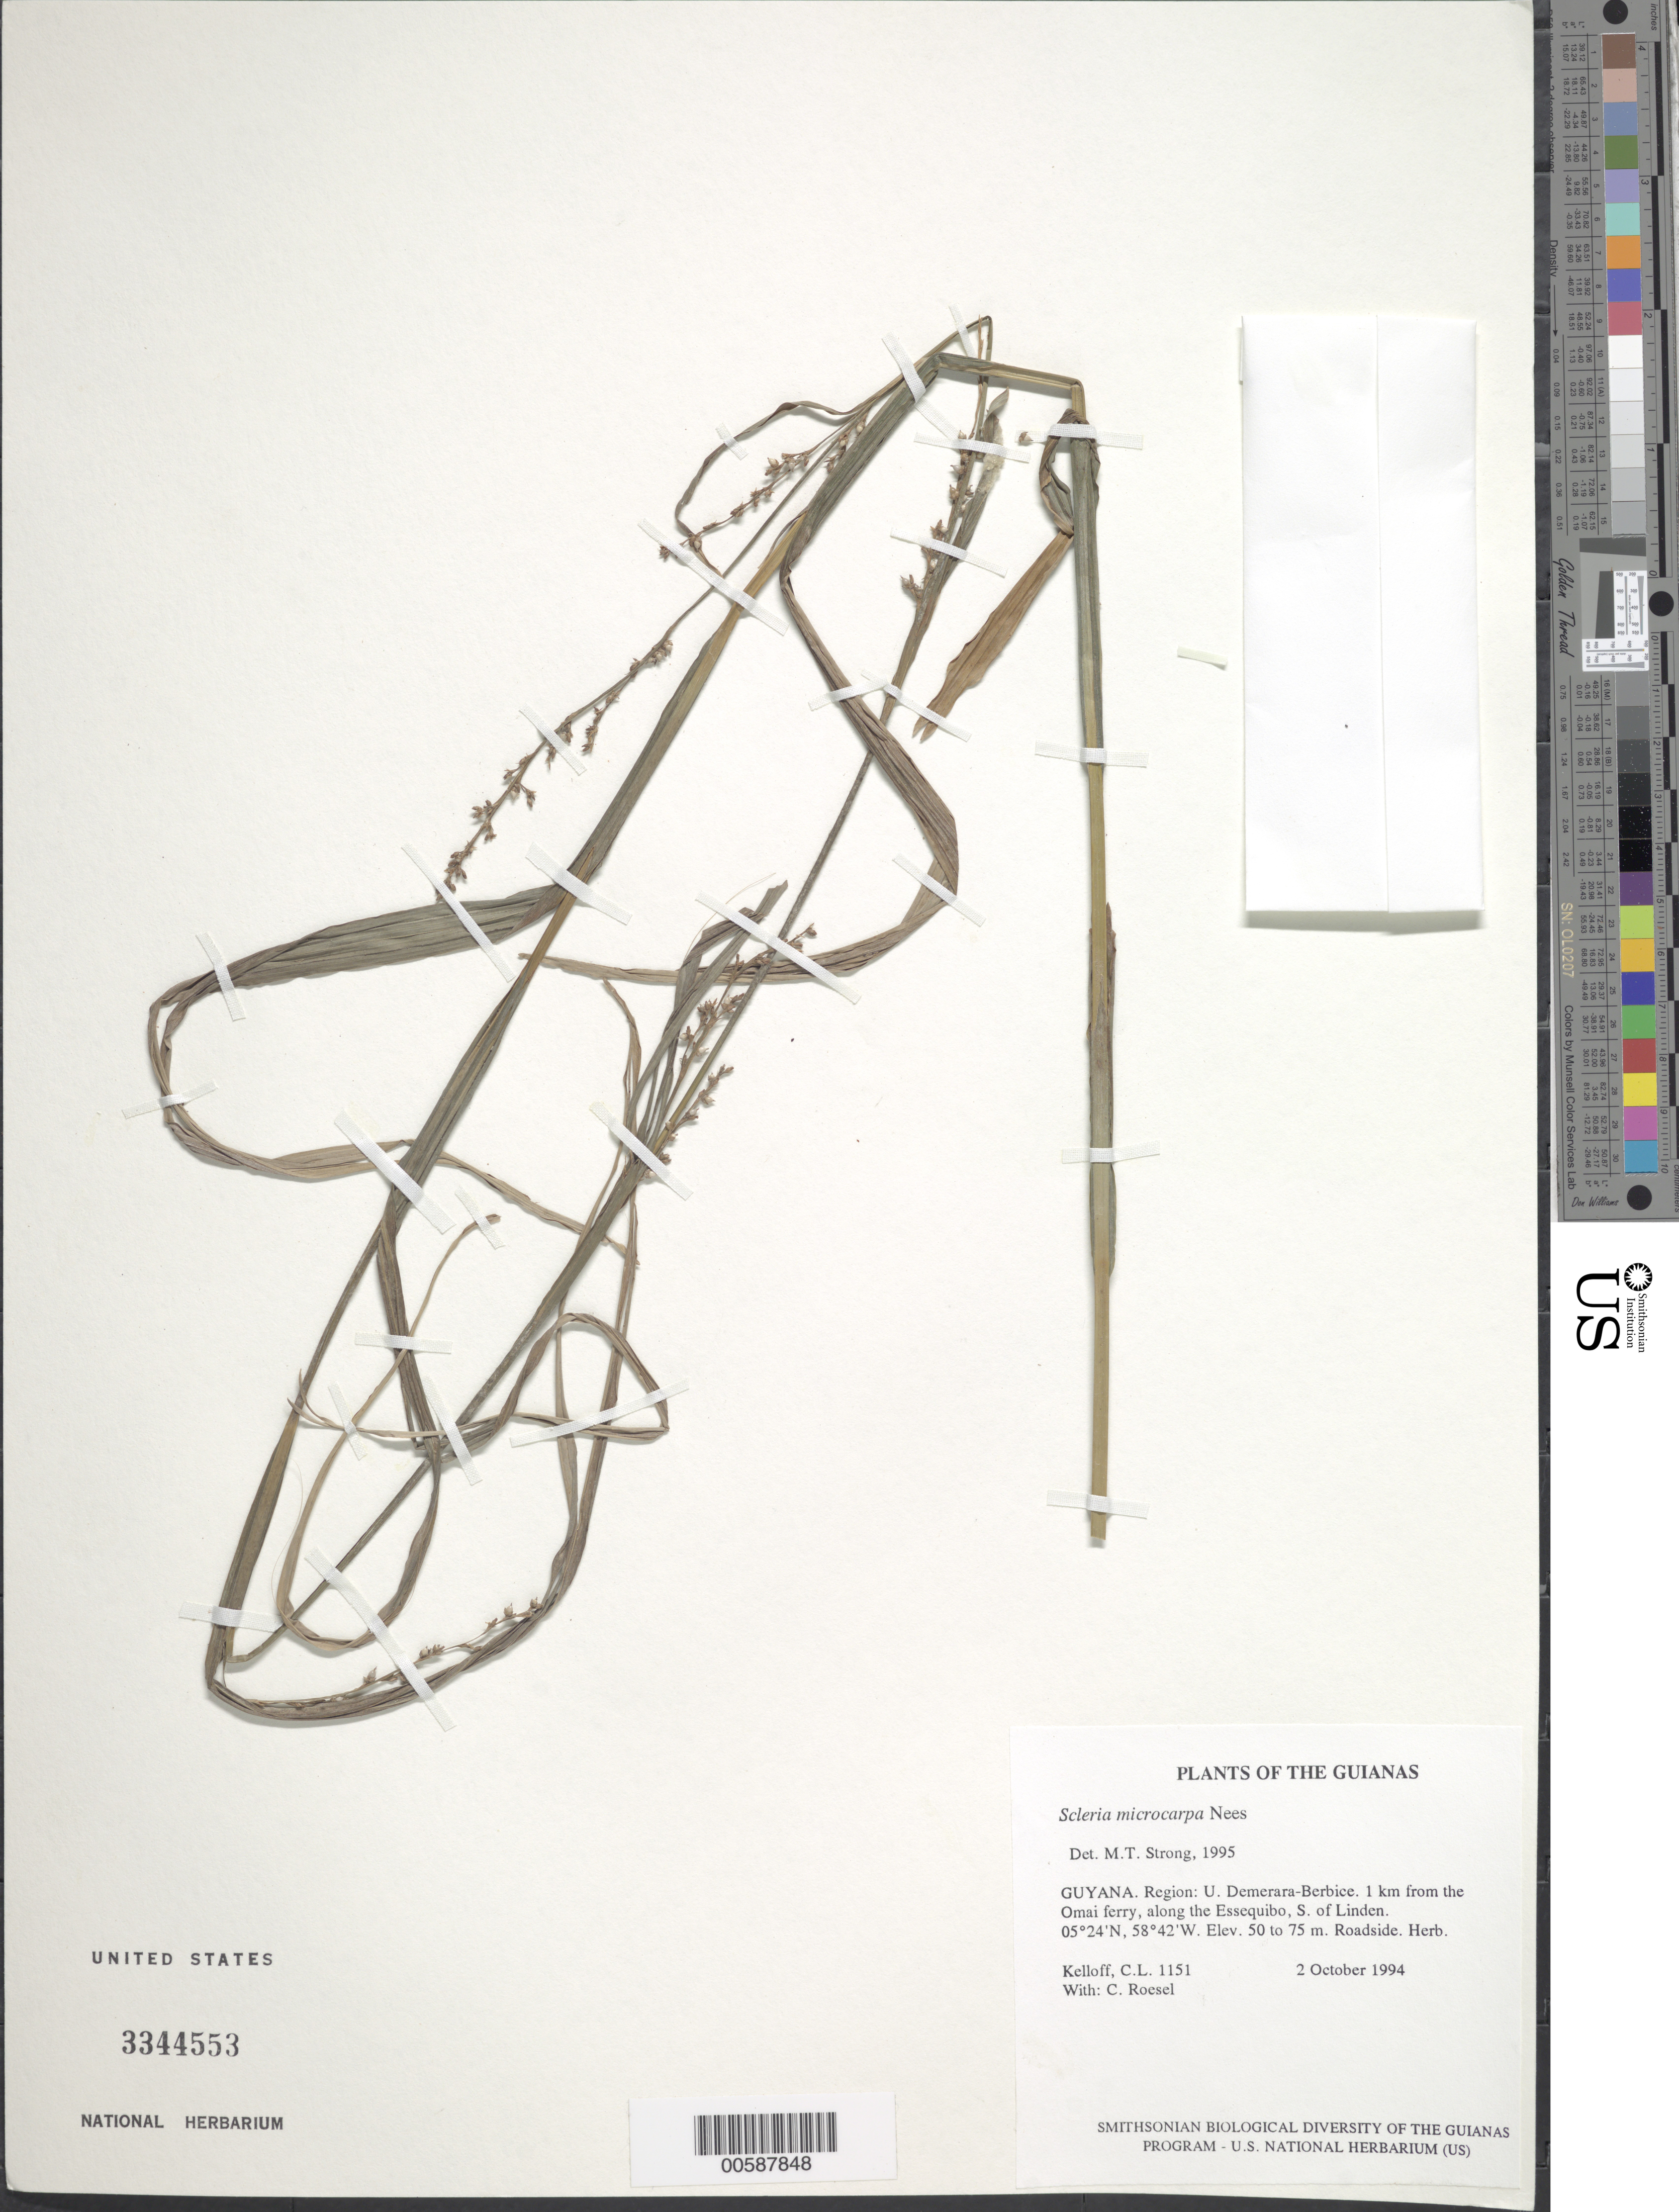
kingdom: Plantae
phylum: Tracheophyta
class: Liliopsida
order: Poales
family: Cyperaceae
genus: Scleria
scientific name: Scleria microcarpa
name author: Nees ex Kunth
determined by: Strong, M. T., (US), Smithsonian Institution - National Museum of Natural History (UNITED STATES)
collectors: C. L. Kelloff & C. S. Roesel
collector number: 1151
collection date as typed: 2 October 1994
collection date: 1994-10-02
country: Guyana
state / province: U. Demerara-Berbice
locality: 1 km from the Omai ferry, along the Essequibo, S. of Linden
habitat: Roadside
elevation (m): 50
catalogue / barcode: US 3344553